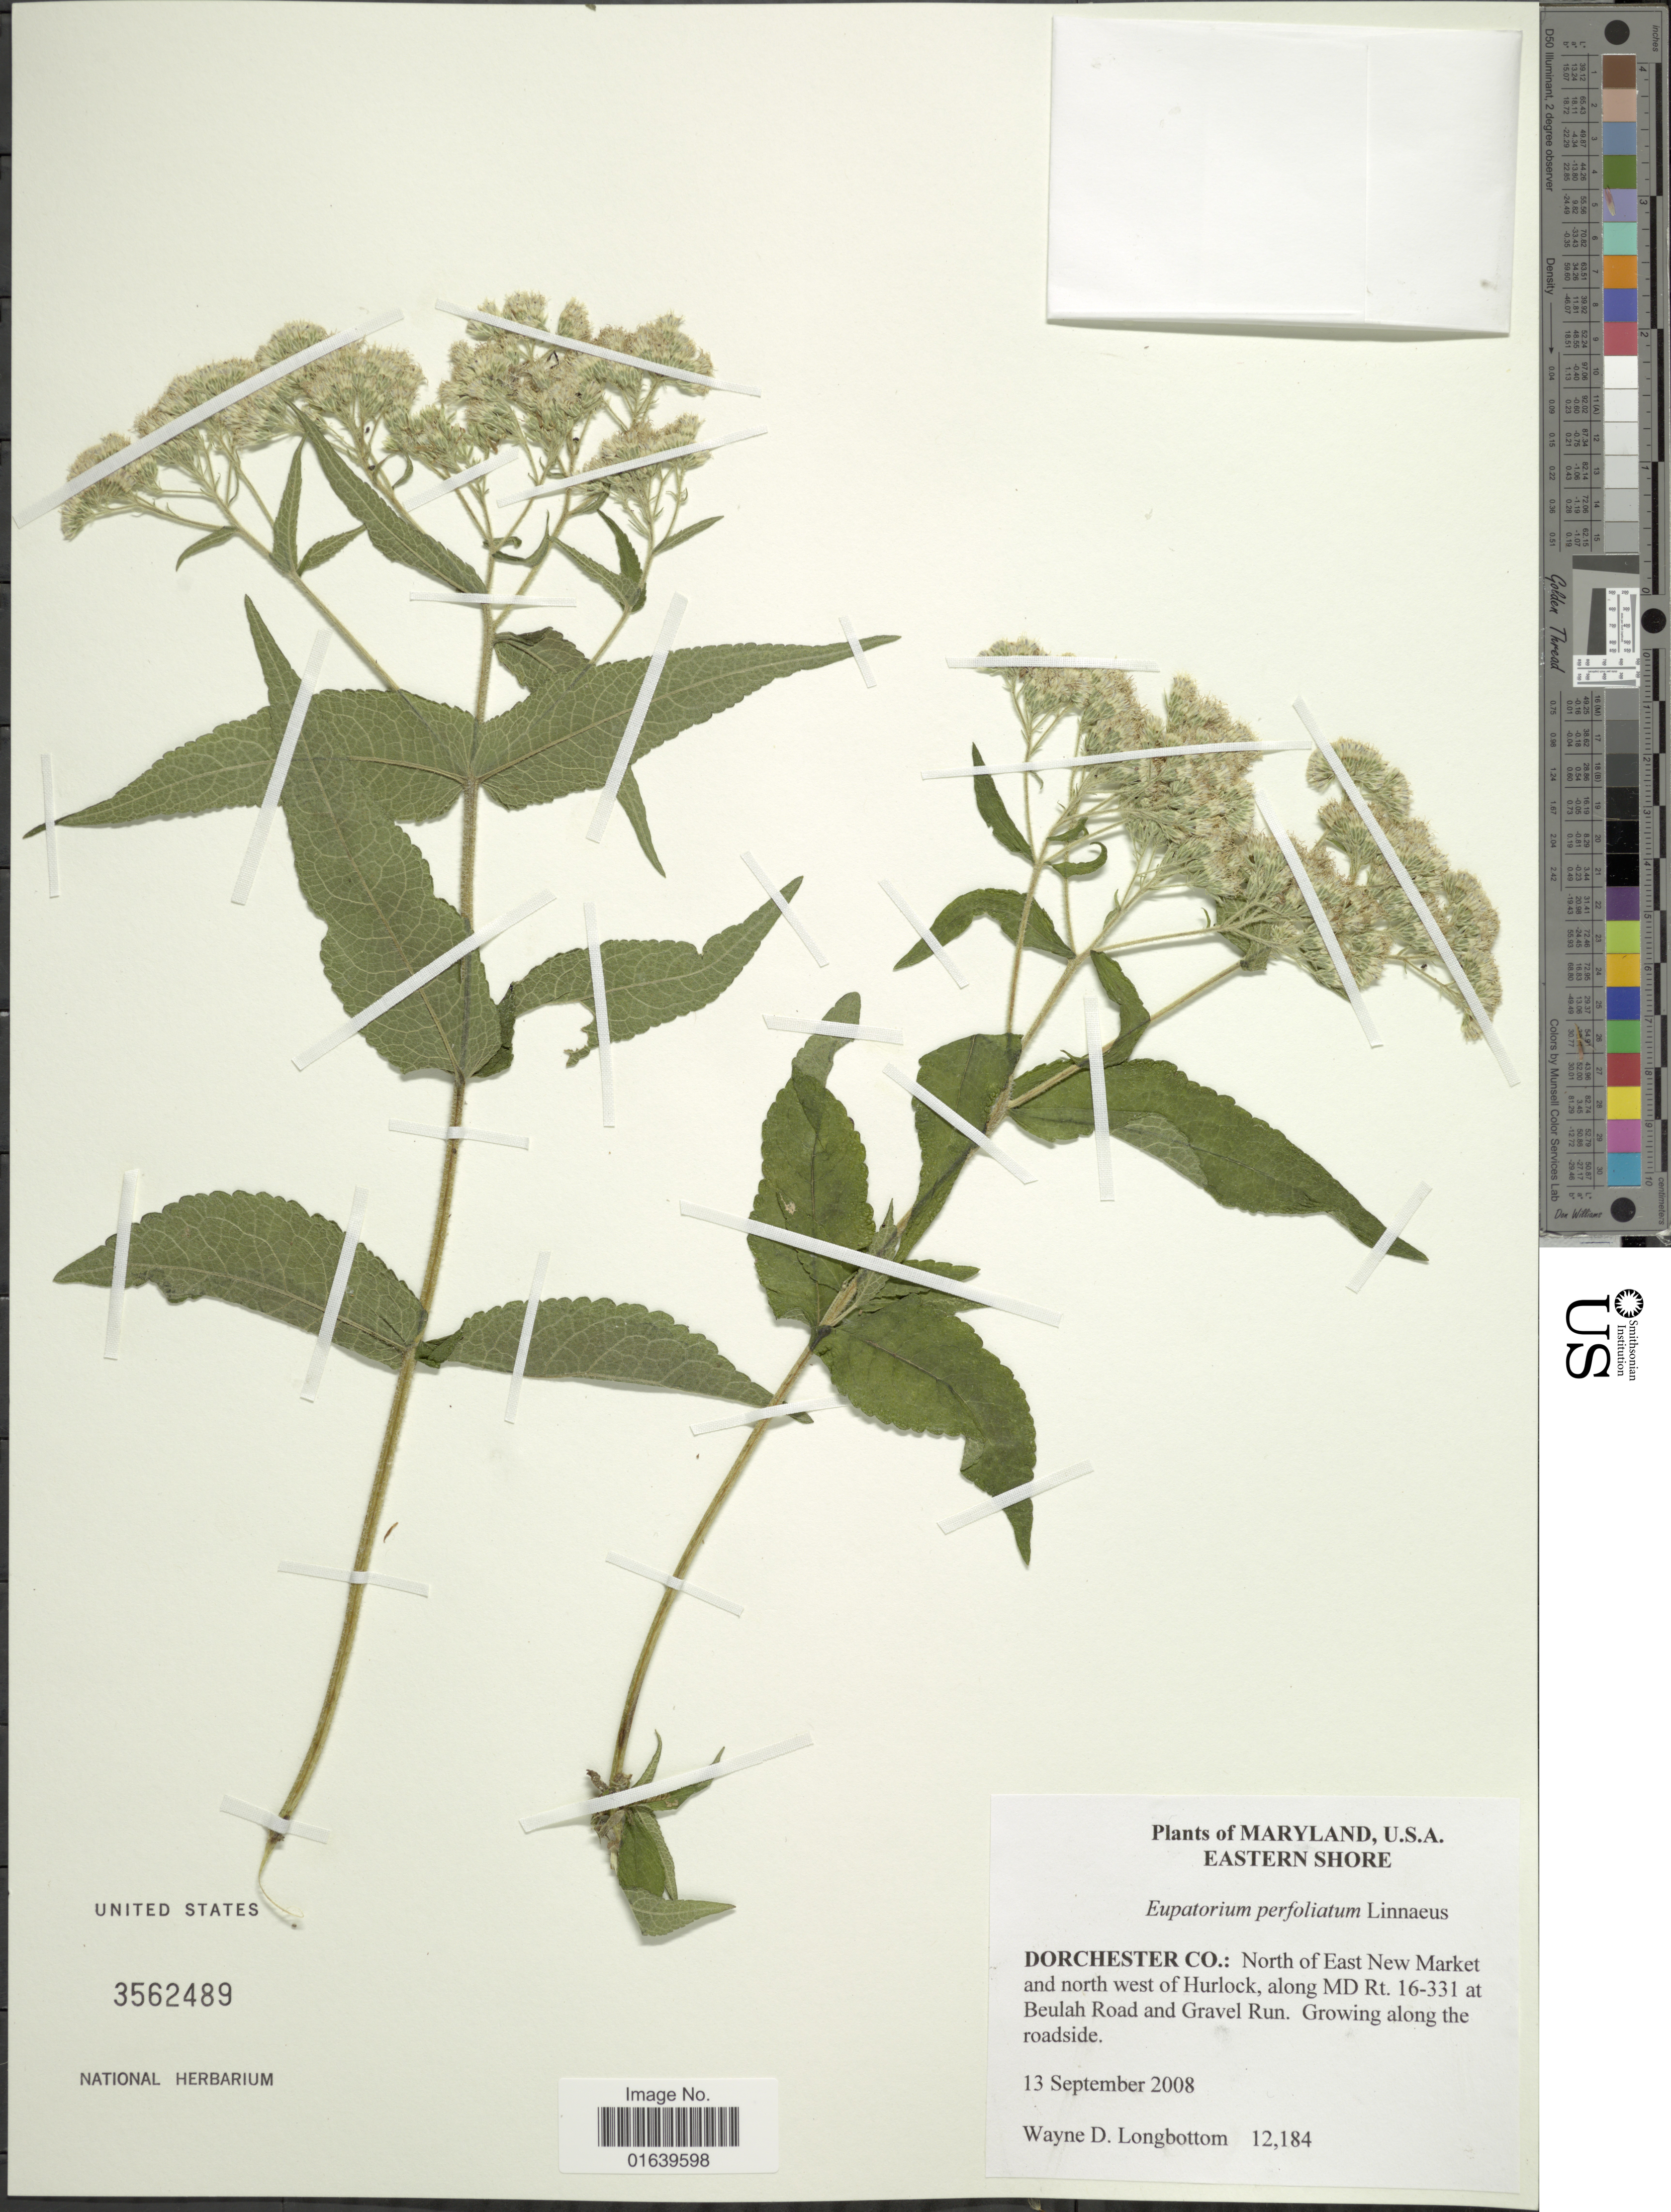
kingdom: Plantae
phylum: Tracheophyta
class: Magnoliopsida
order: Asterales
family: Asteraceae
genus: Eupatorium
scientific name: Eupatorium perfoliatum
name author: L.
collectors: W. D. Longbottom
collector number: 12184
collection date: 2008-09-13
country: United States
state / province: Maryland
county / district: Dorchester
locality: Eastern Shore, Dorchester Co: North of East New Market and north west of Hurlock, along MD Rt. 16-331 at Beulah Road and Gravel Run. Growing along the roadside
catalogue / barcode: US 3562489